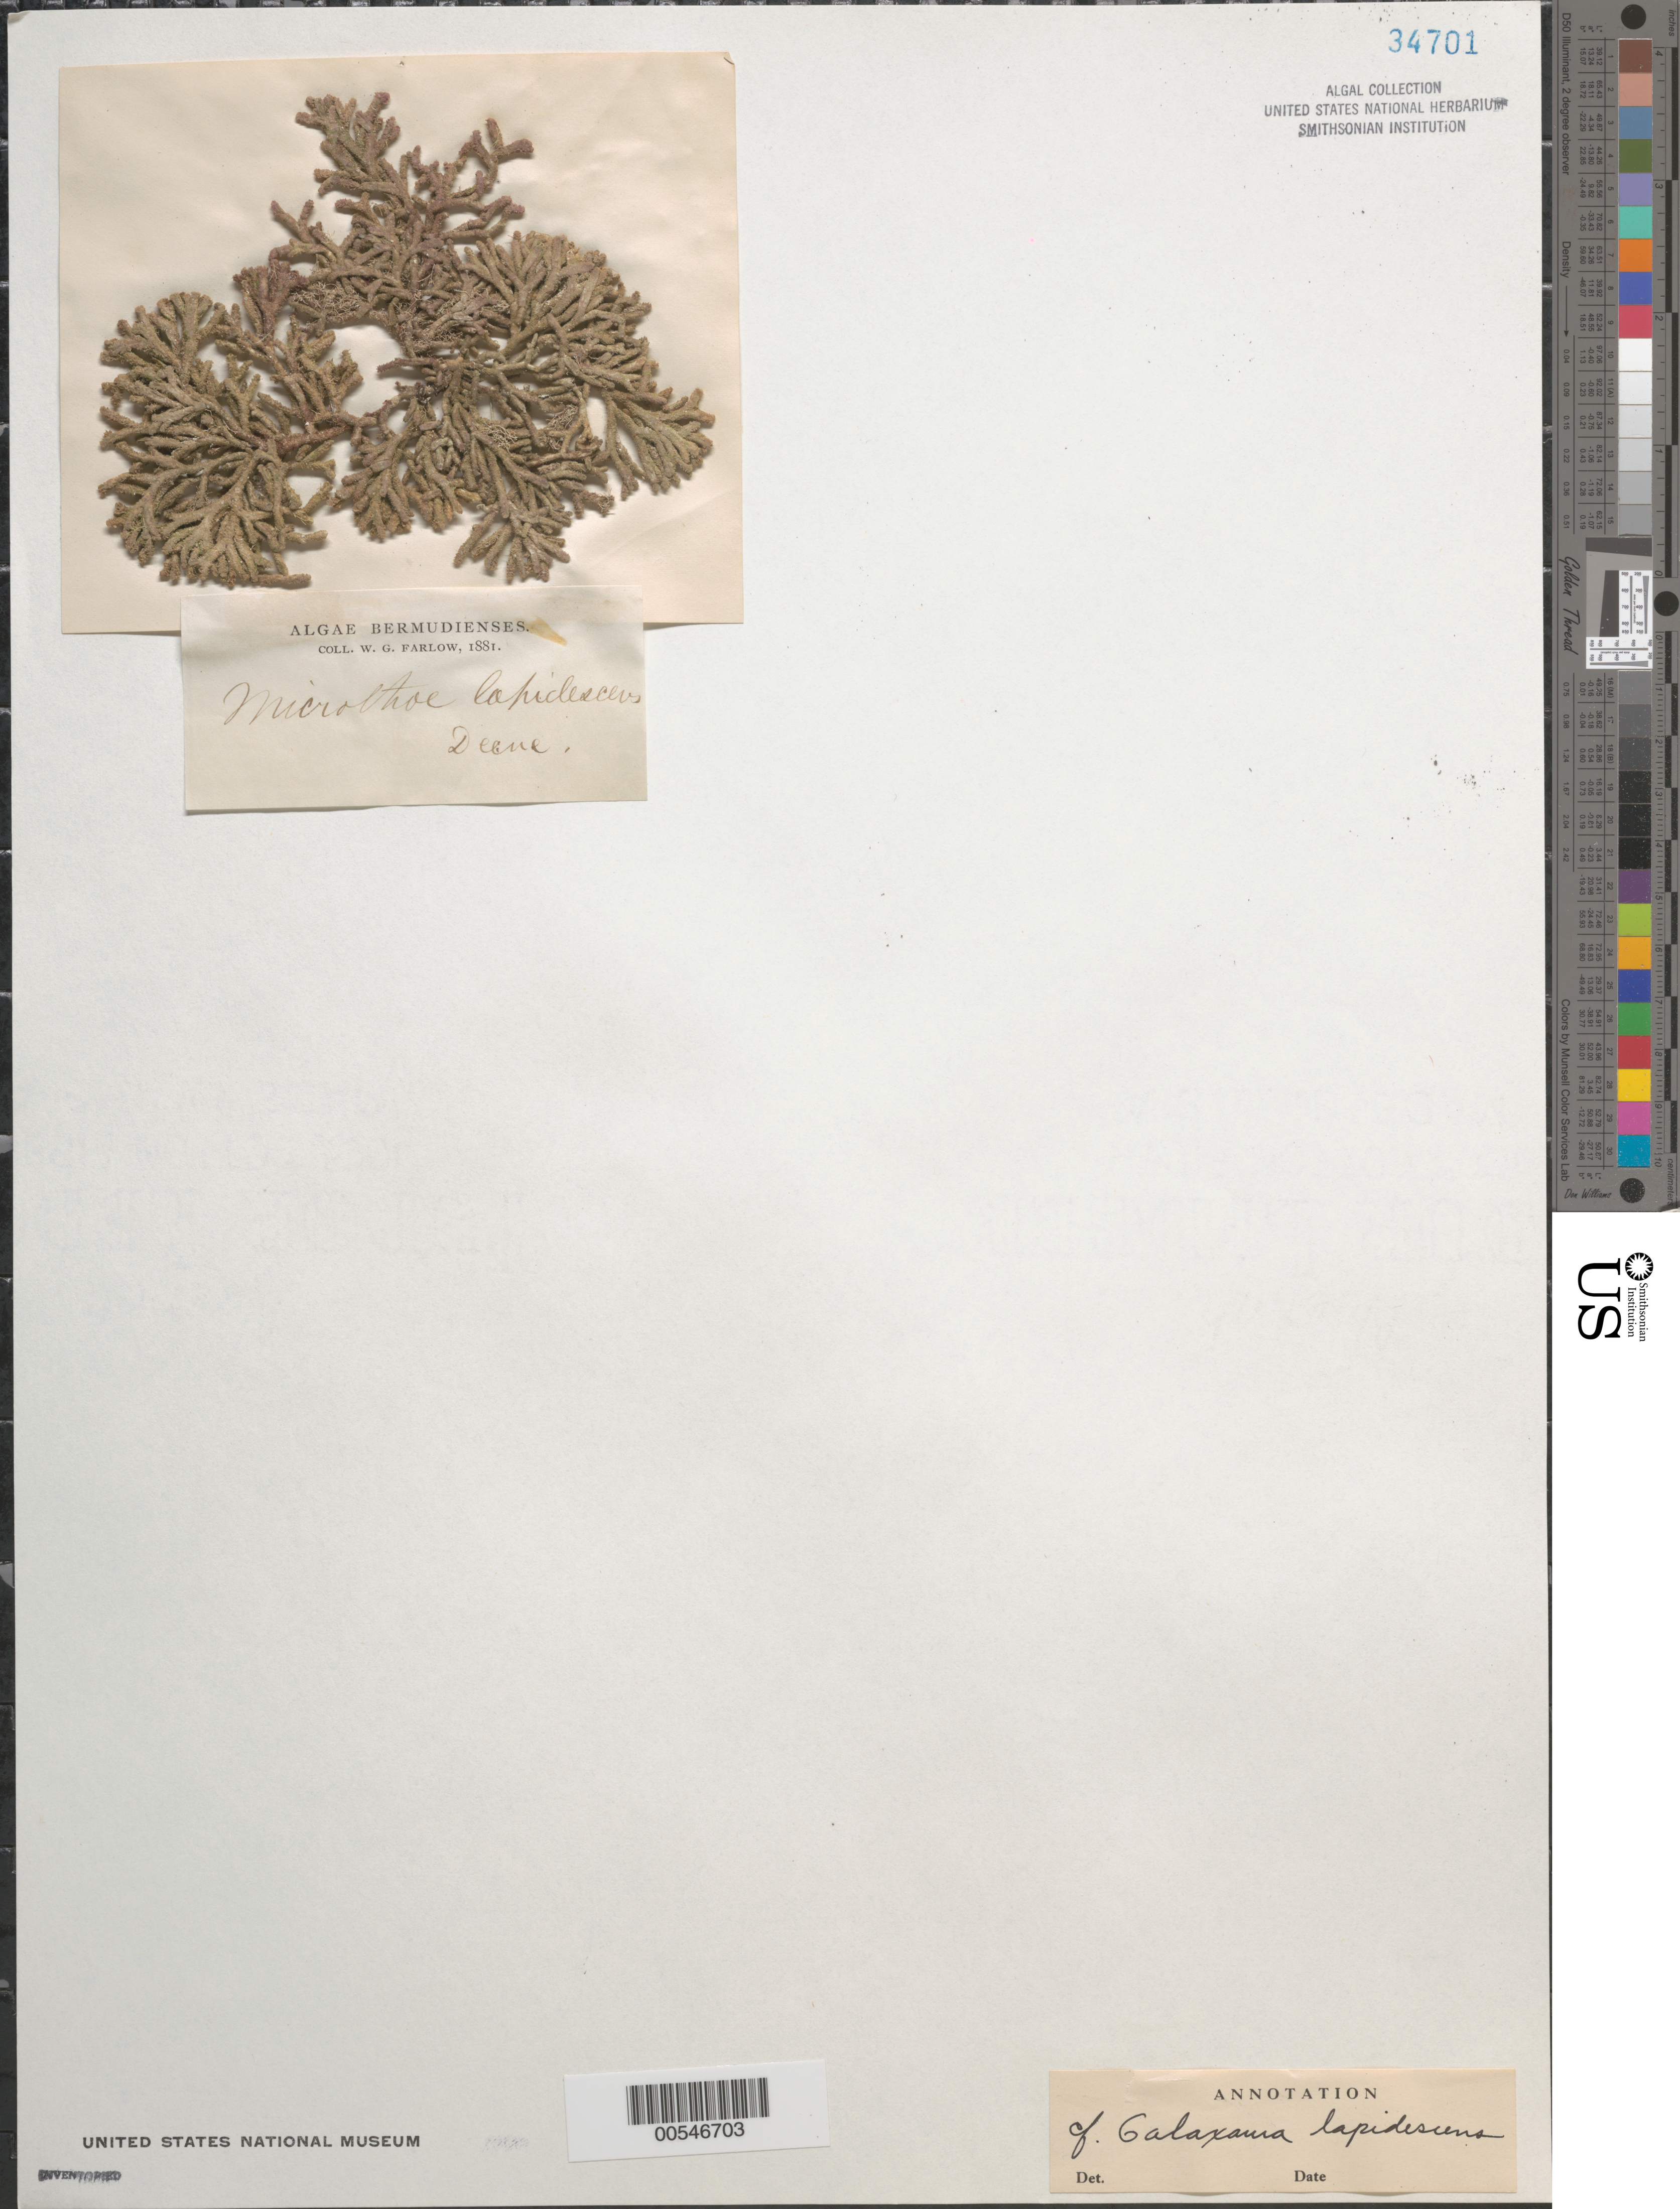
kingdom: Plantae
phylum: Rhodophyta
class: Florideophyceae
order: Nemaliales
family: Galaxauraceae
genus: Galaxaura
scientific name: Galaxaura rugosa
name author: (Ellis & Sol.) J.V.Lamouroux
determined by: Algae name updating Project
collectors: W. G. Farlow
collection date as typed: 1881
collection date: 1881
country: Bermuda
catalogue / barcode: US 34701